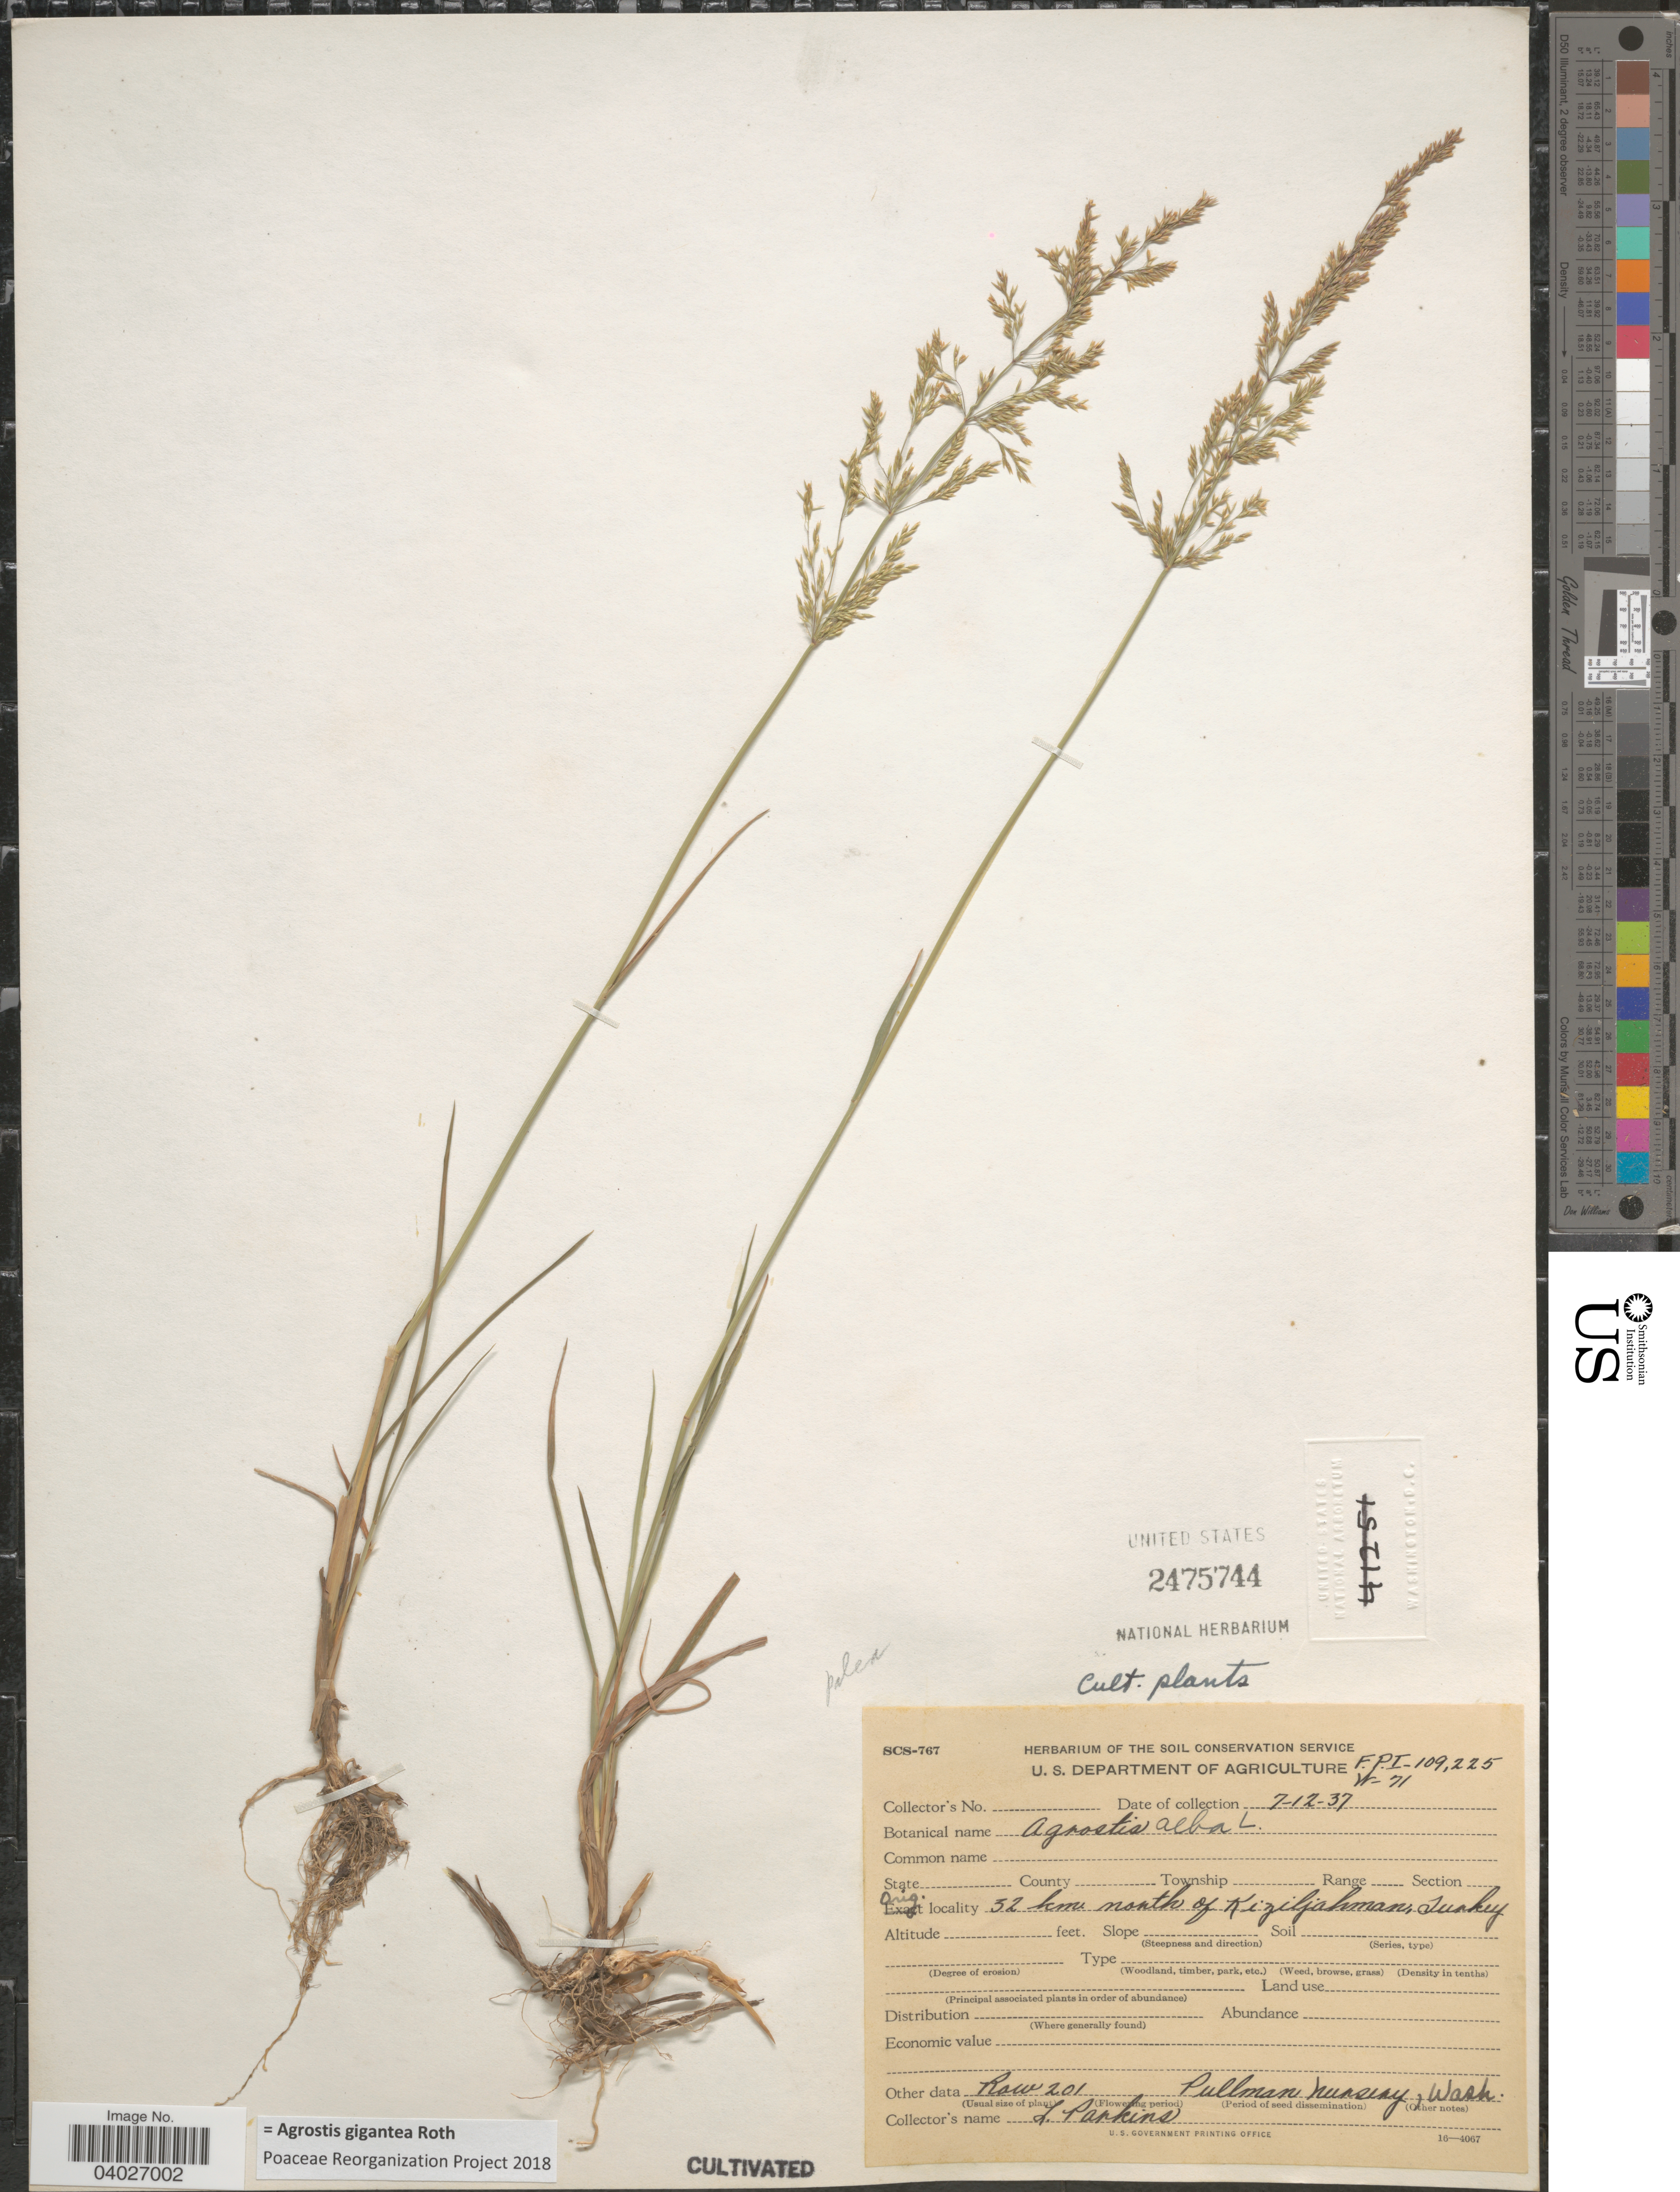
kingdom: Plantae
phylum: Tracheophyta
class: Liliopsida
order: Poales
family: Poaceae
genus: Agrostis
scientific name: Agrostis gigantea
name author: Roth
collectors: L. Parkins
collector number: FPI-109225/W-71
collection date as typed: Transcribed d/m/y: 12/7/37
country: United States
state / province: Washington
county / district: Whitman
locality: Row 201. Pullman Nursery.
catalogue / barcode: US 2475744